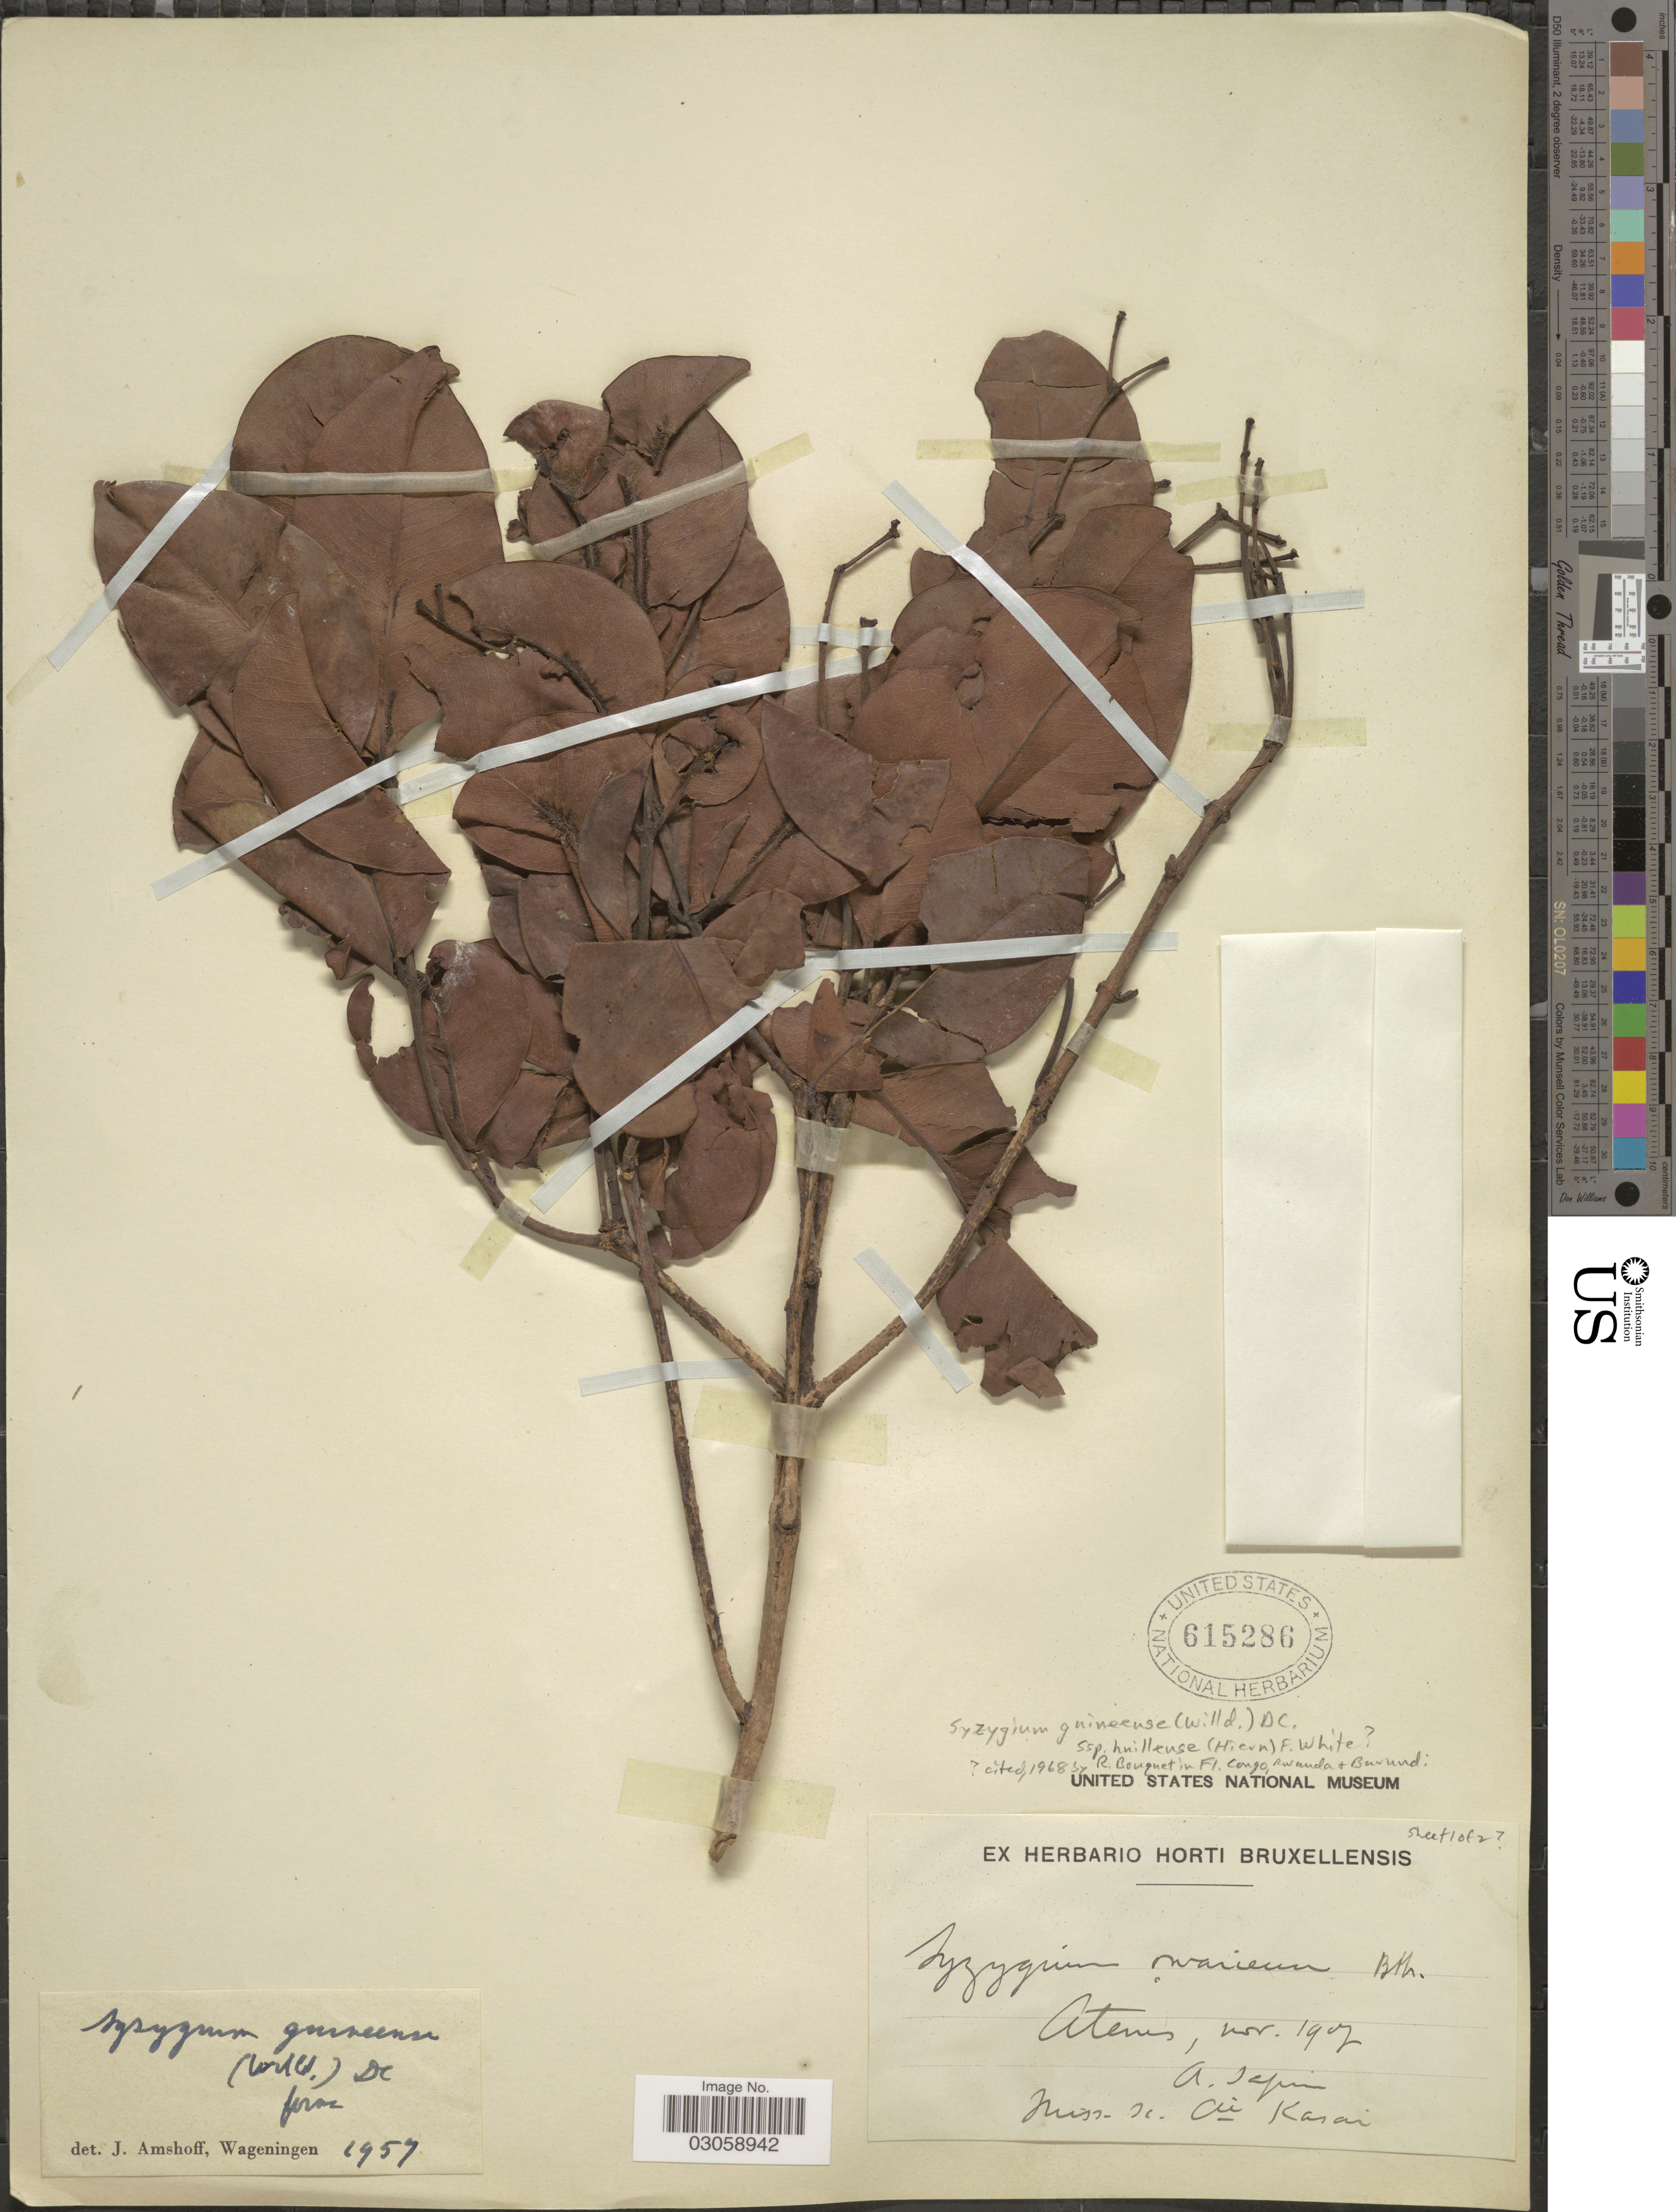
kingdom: Plantae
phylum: Tracheophyta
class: Magnoliopsida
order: Myrtales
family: Myrtaceae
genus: Syzygium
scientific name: Syzygium guineense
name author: (Willd.) DC.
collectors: A. Sapin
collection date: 1907-11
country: Congo, Democratic Republic of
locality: Atenis. [interpreted]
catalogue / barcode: US 615286